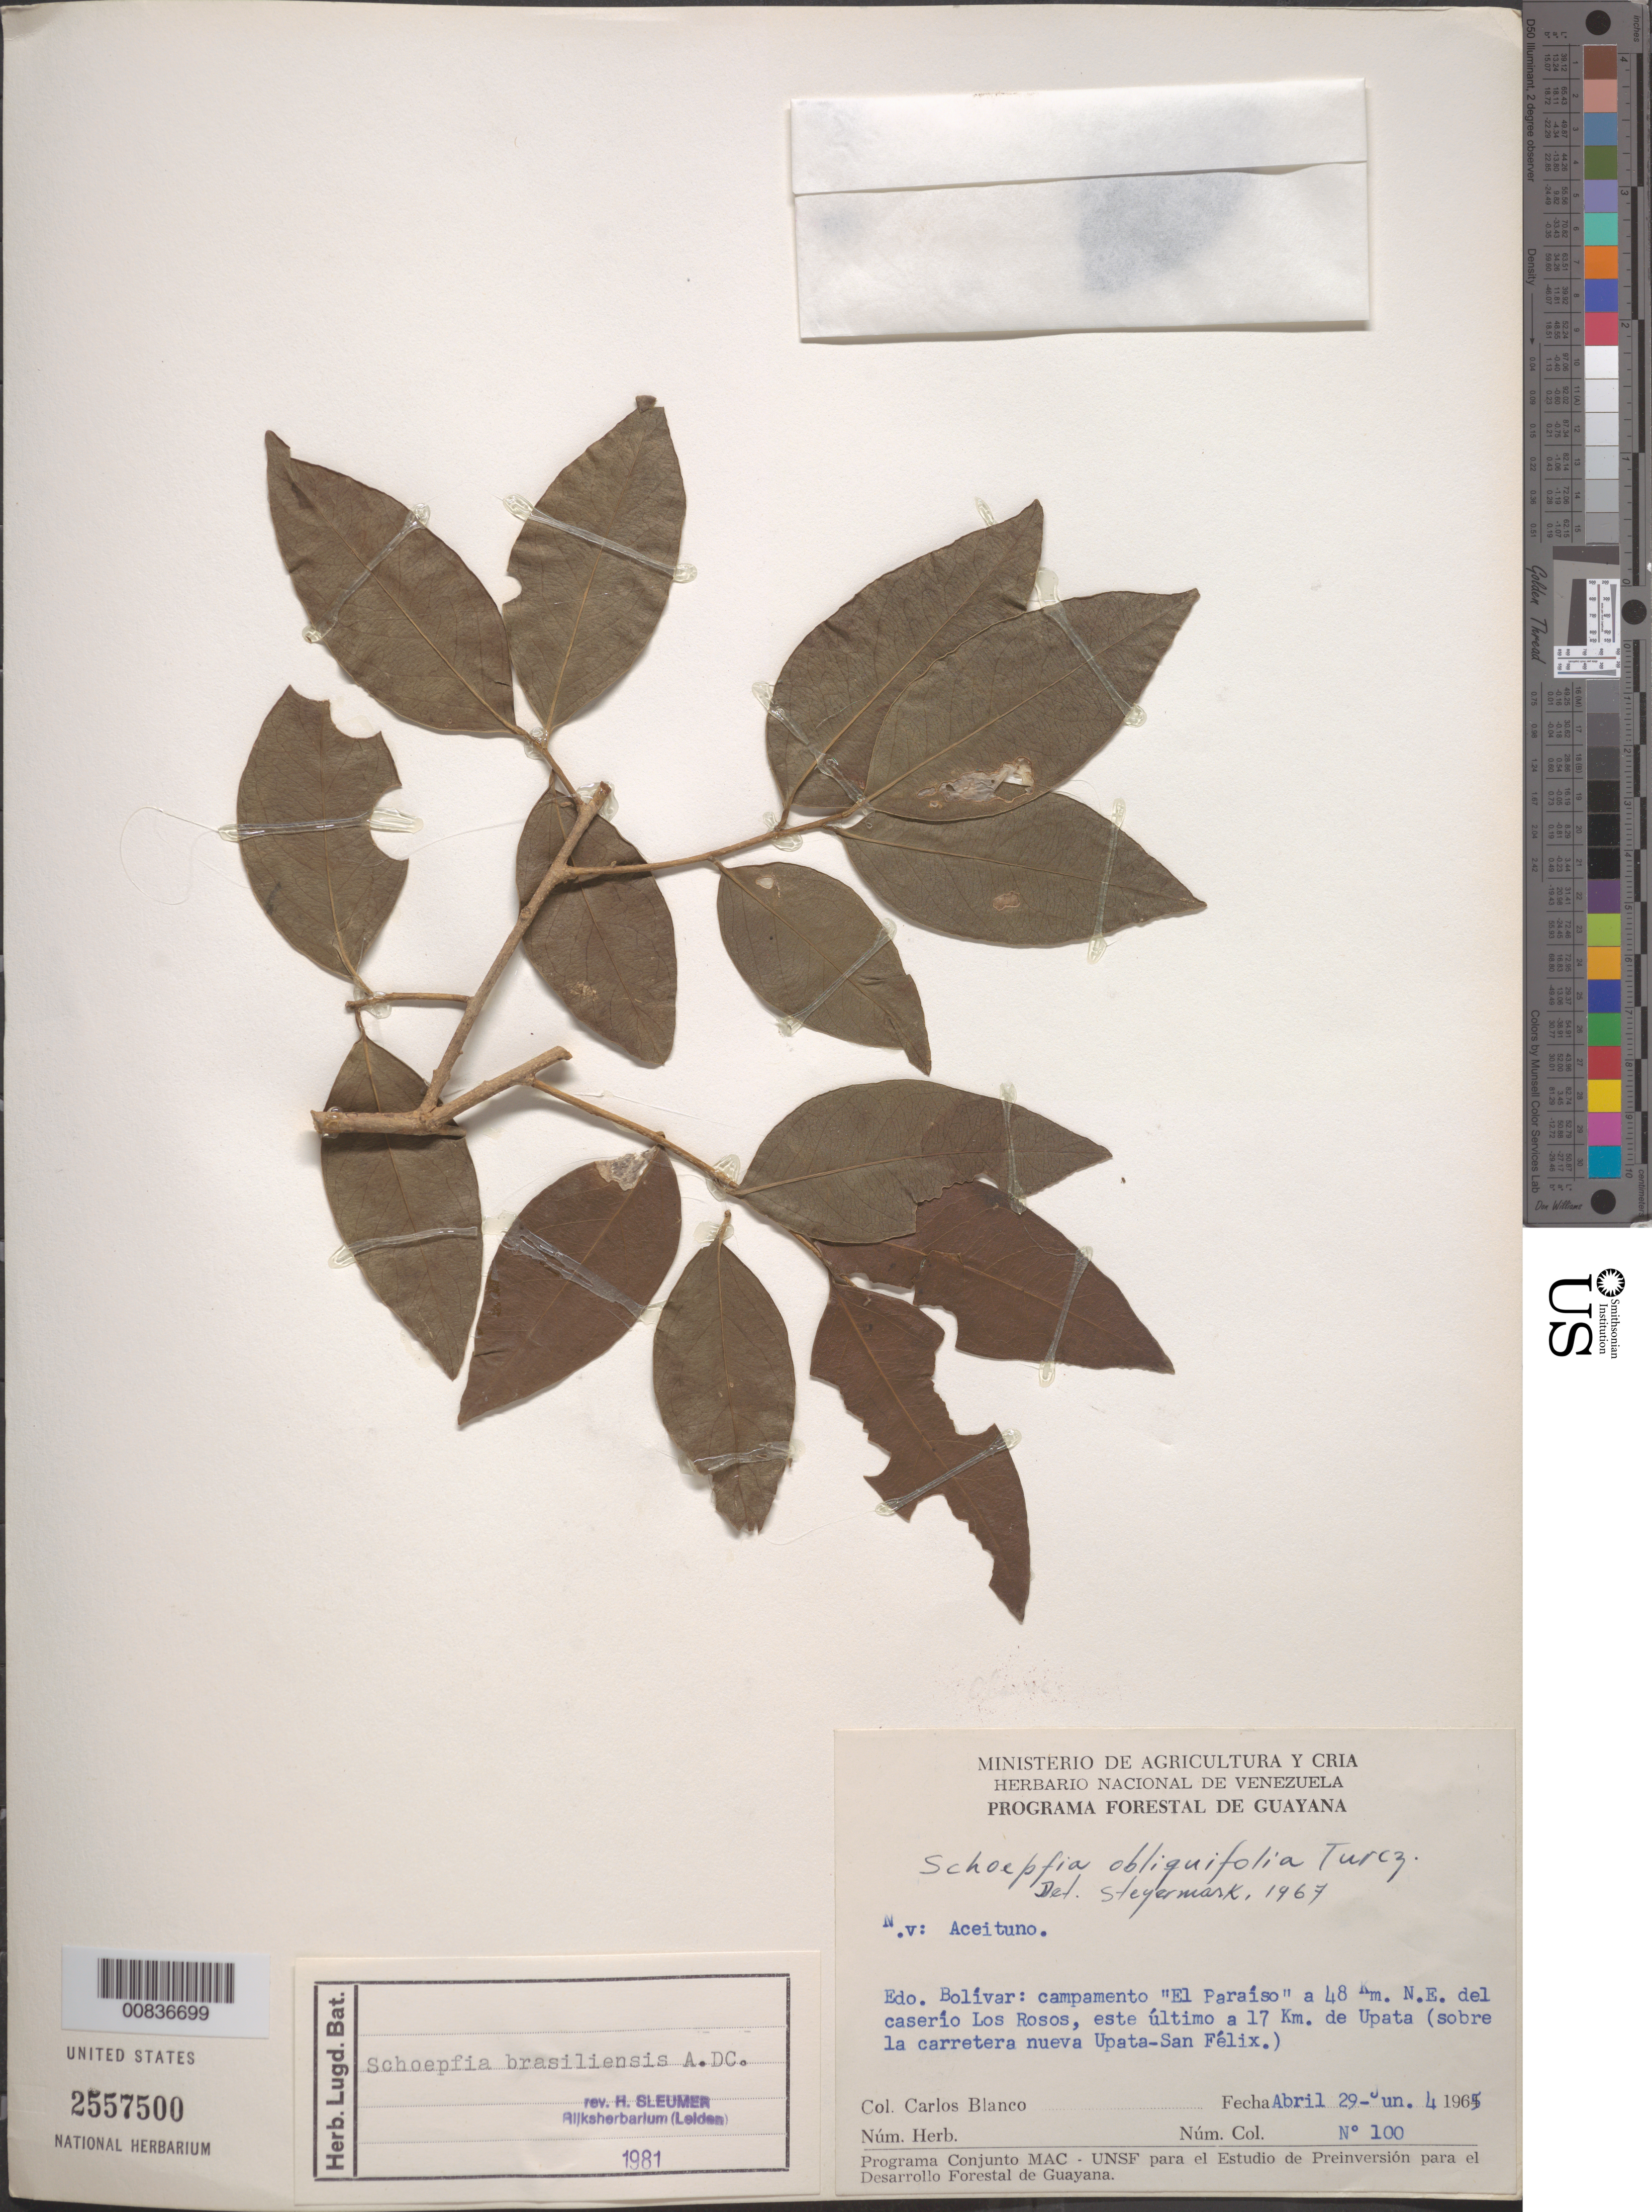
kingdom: Plantae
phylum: Tracheophyta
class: Magnoliopsida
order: Santalales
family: Schoepfiaceae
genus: Schoepfia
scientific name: Schoepfia brasiliensis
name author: A. DC.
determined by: Sleumer, H. O.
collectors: C. A. Blanco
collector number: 100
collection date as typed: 29-Apr-65 to 4-Jun-65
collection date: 1965-04-29/1965-06-04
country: Venezuela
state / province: Bolívar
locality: Campamento "El Paraiso" a 48 km NE del caserío Los Rosos, este ultimo aprox. 17 km de Upata (sobre la carretera nueva Upata-San Felix)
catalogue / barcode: US 2557500